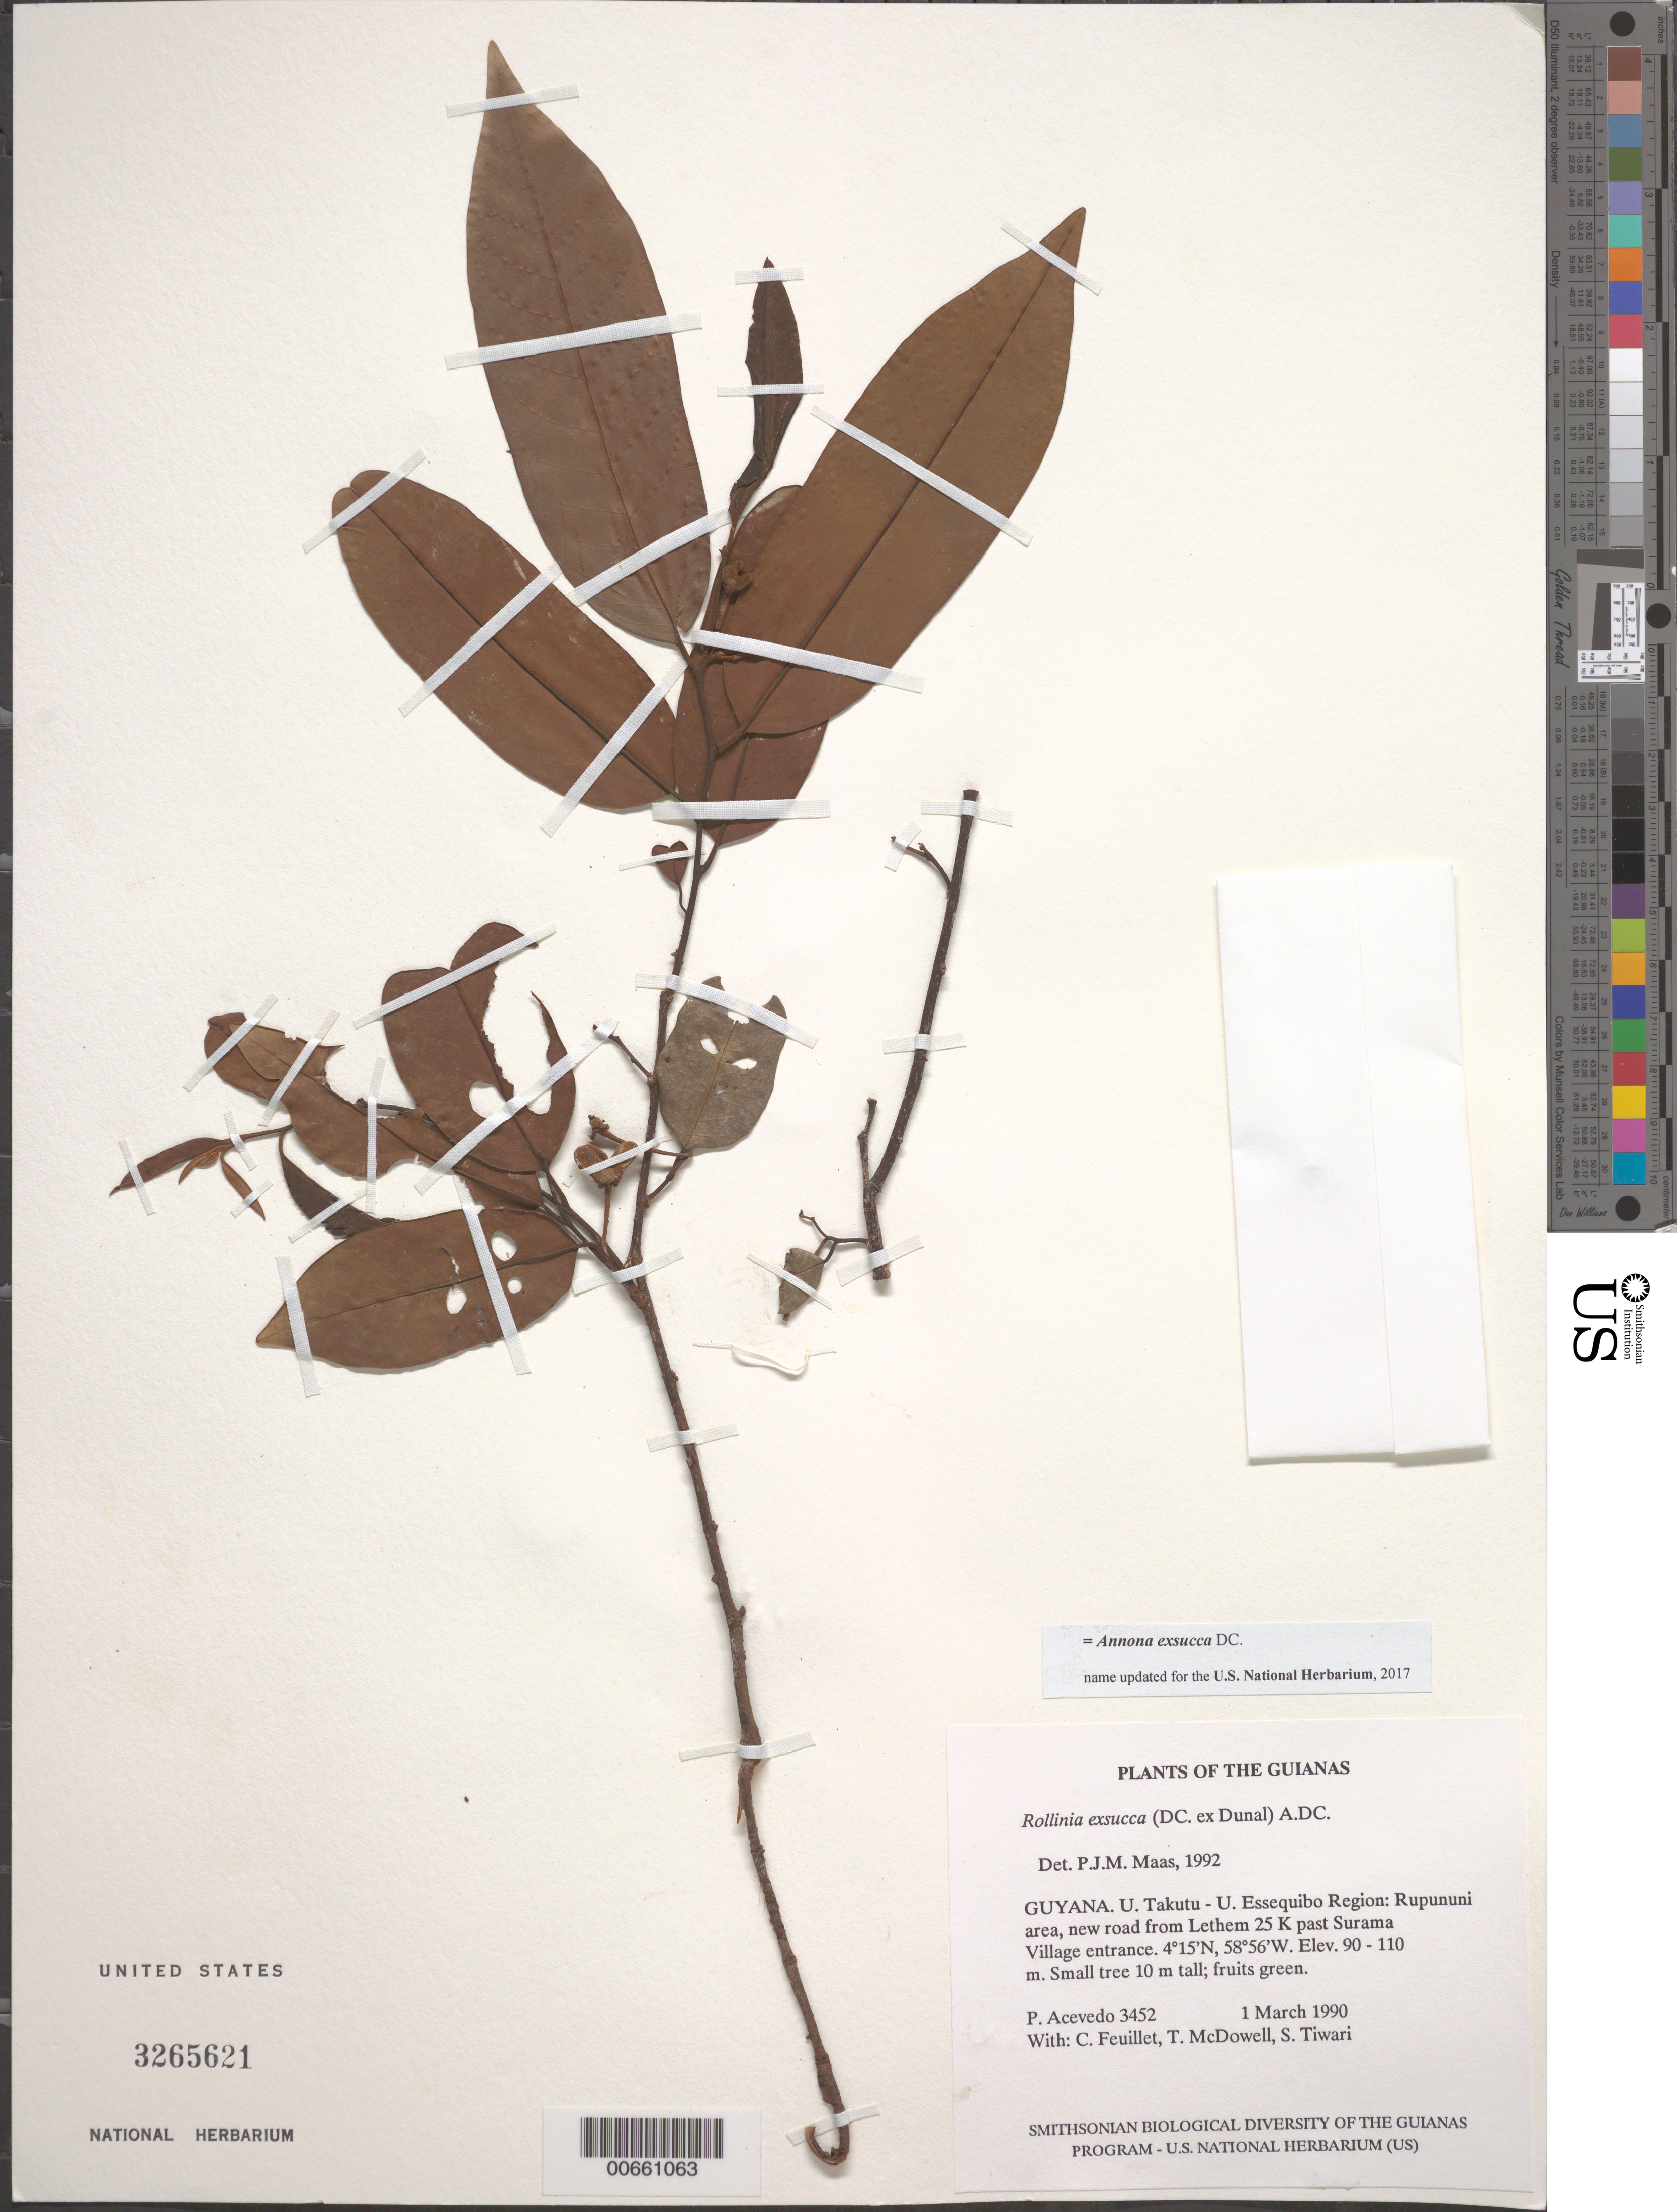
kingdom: Plantae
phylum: Tracheophyta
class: Magnoliopsida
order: Magnoliales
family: Annonaceae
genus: Annona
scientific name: Annona exsucca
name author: DC. ex Dunal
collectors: P. Acevedo-Rodr., C. Feuillet, T. McDowell & S. Tiwari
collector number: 3452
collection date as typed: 01 Mar 1990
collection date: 1990-03-01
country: Guyana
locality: U. Takutu - U. Essequibo. Rupununi area, new road from Lethem 25 K past Surama Village entrance.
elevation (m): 90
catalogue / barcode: US 3265621